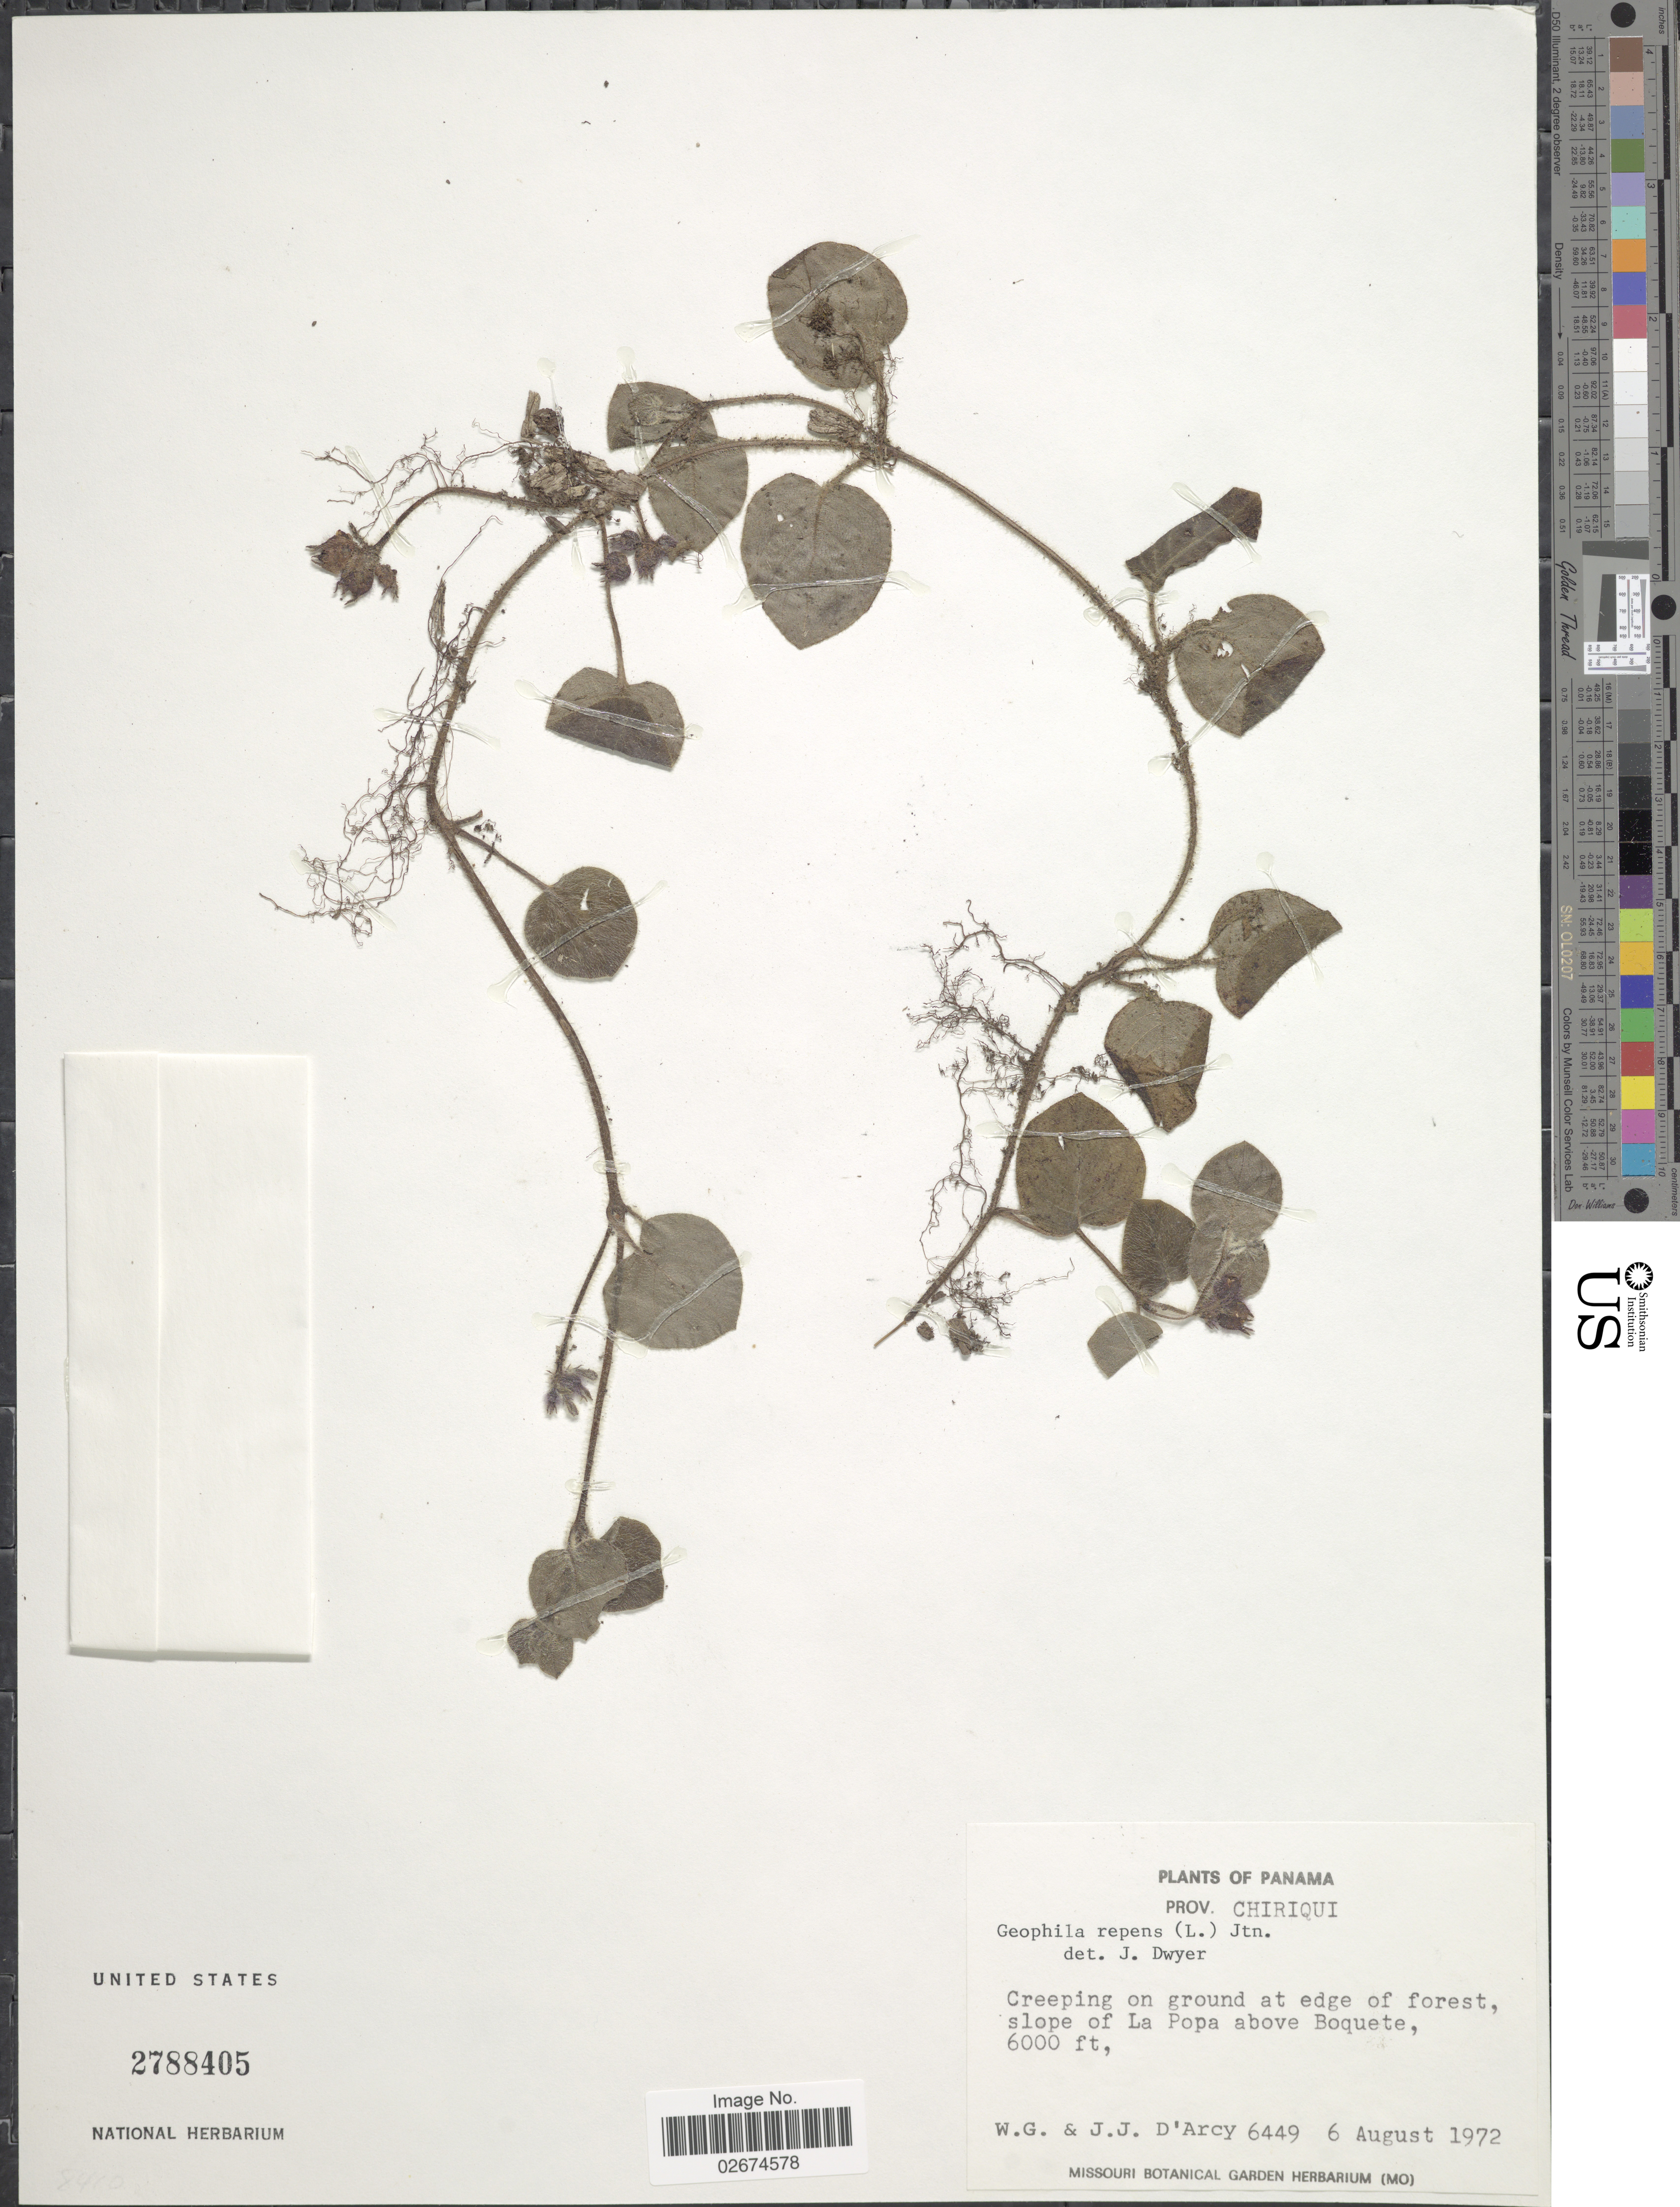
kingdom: Plantae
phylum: Tracheophyta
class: Magnoliopsida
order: Gentianales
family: Rubiaceae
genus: Geophila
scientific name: Geophila herbacea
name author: (Jacq.) K. Schum.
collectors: W. G. D'Arcy & J. J. D'Arcy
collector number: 6449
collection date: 1972-08-06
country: Panama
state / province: Chiriqui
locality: Prov. Chiriqui. Slope of La Popa above Boquete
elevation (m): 1829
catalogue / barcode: US 2788405